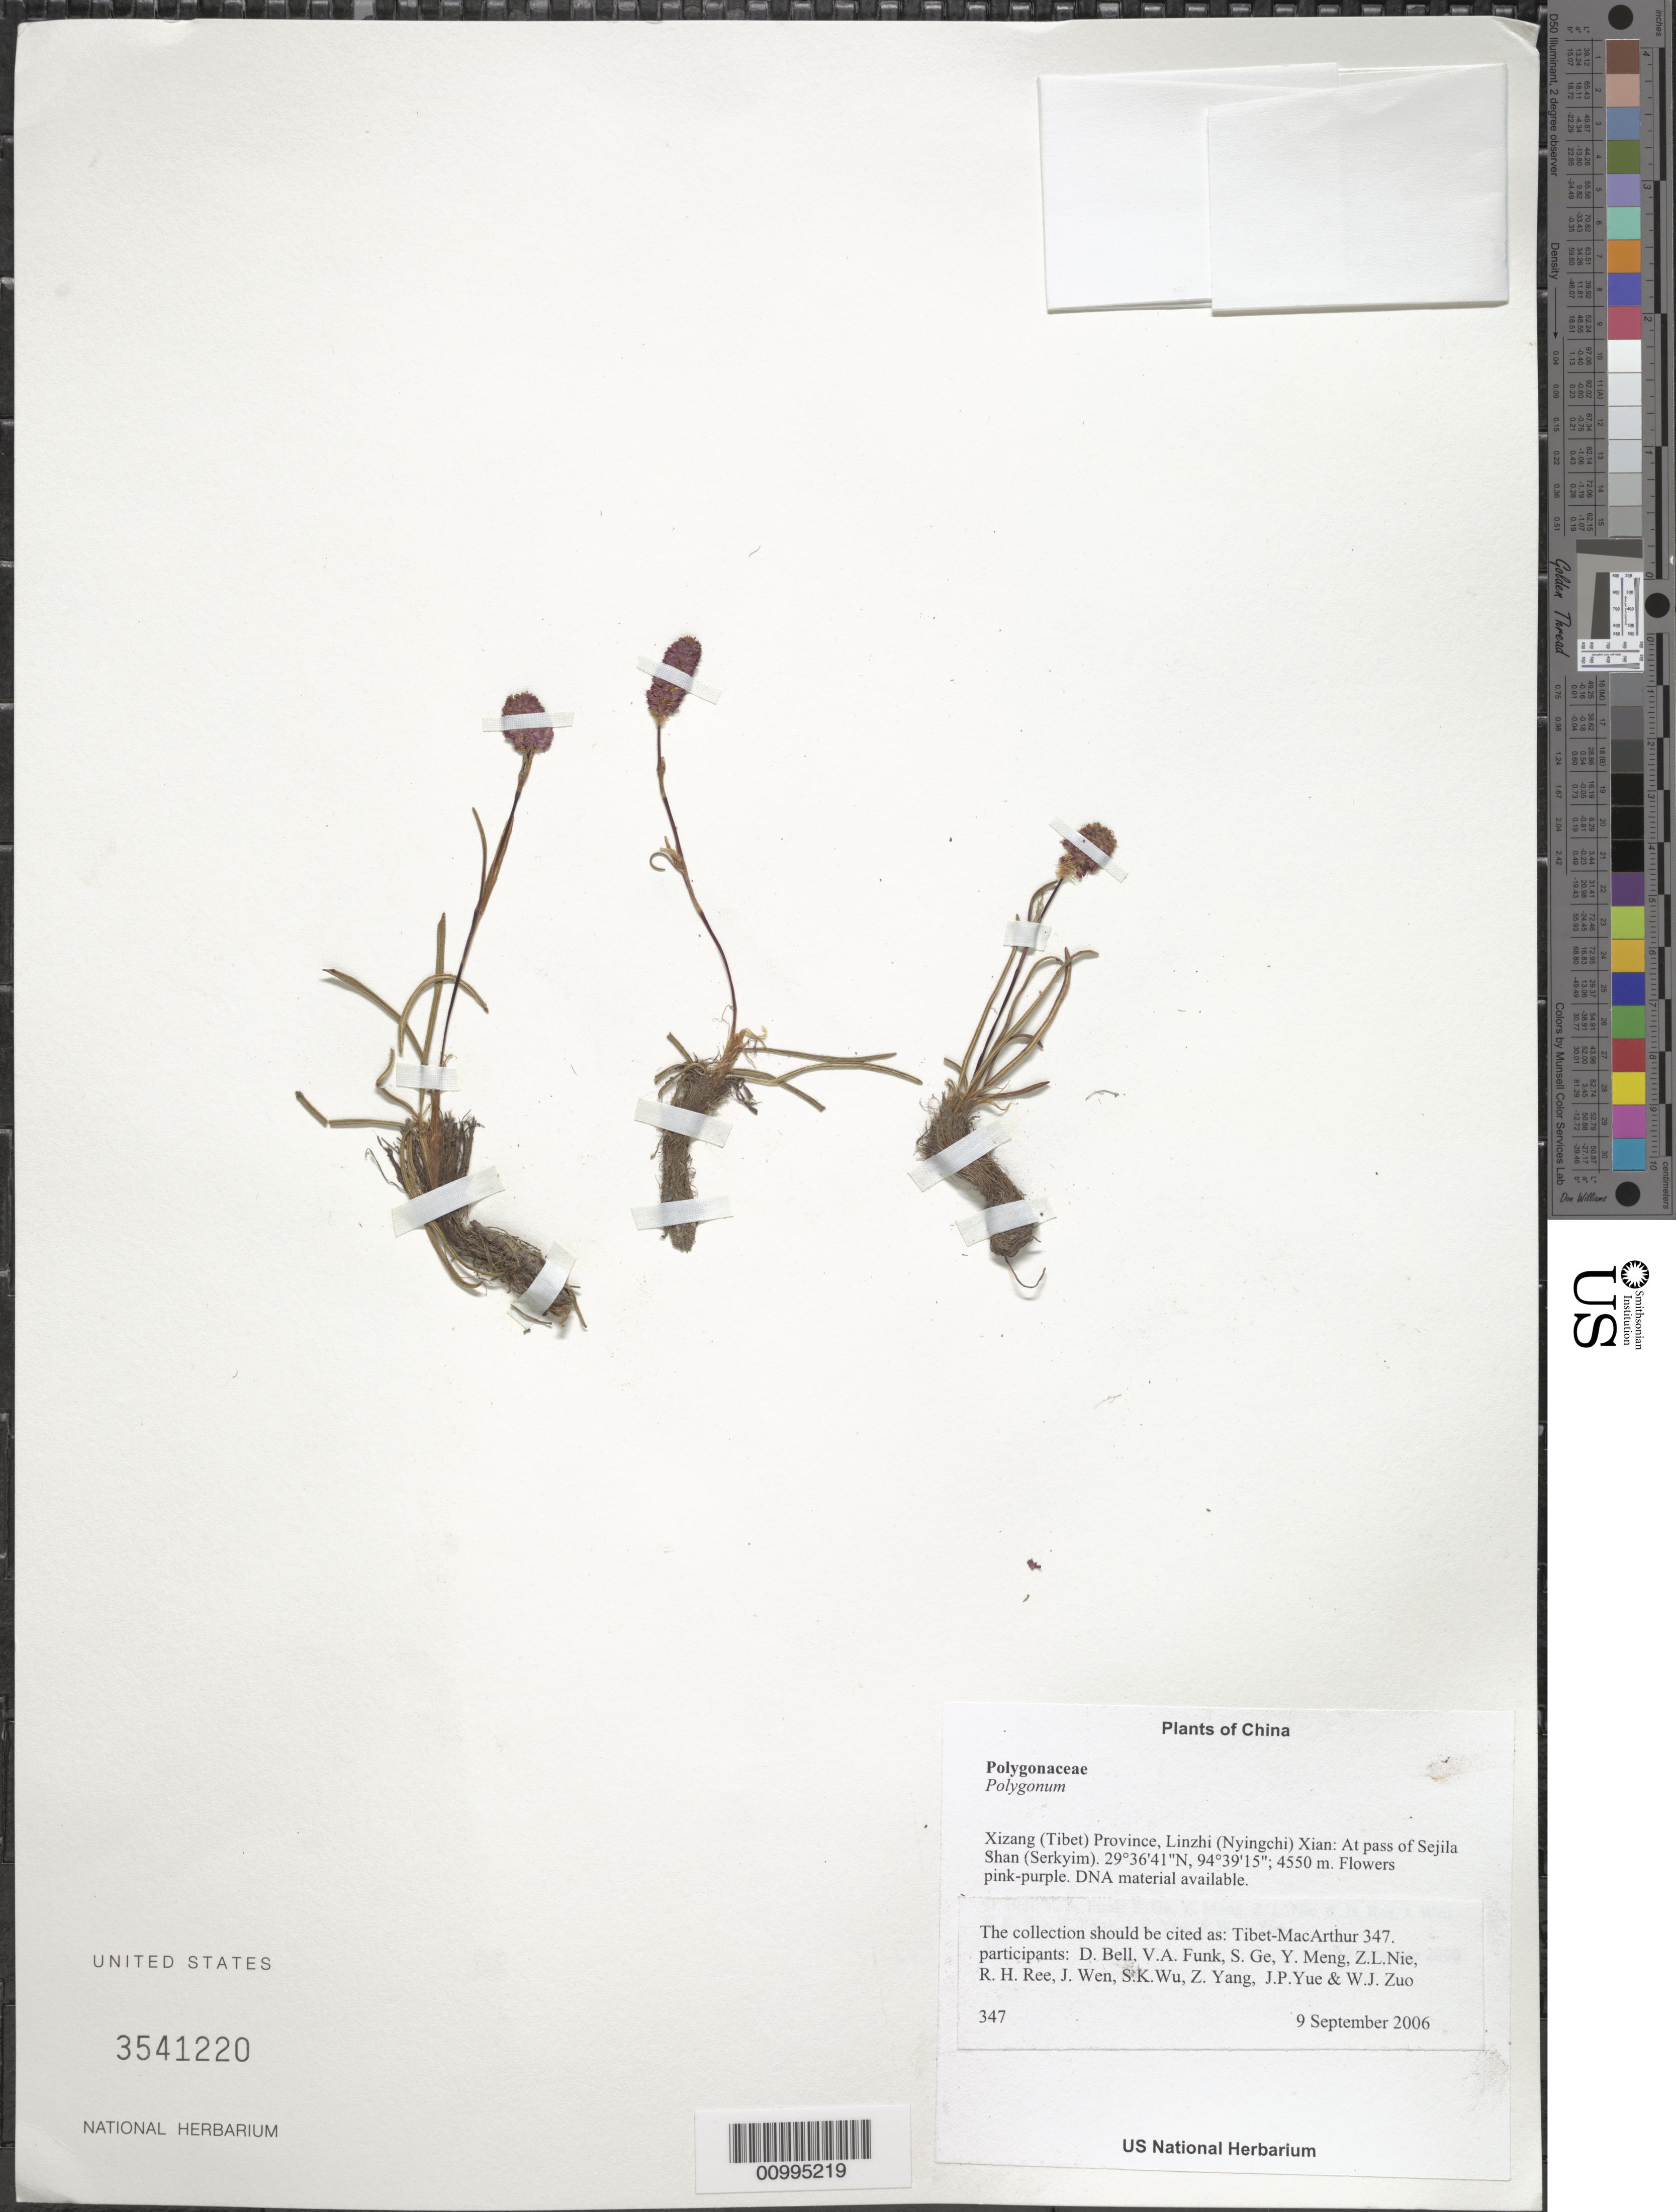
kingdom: Plantae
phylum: Tracheophyta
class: Magnoliopsida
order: Caryophyllales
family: Polygonaceae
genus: Bistorta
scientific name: Bistorta sp.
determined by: Strong, Mark T., (BOT), Smithsonian Institution - National Museum of Natural History (UNITED STATES)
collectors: Tibet-MacArthur, D. A. Bell, V. Funk, S. Ge, Y. Meng, Z. Nie, R. Ree, J. Wen, S. K. Wu, Z. Yang, J. Yue & W. Zuo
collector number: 347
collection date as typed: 09 Sep 2006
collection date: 2006-09-09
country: China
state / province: Xizang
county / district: Linzhi (Nyingchi) Xian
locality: At pass of Sejila Shan (Serkyim).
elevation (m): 4550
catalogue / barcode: US 3541220